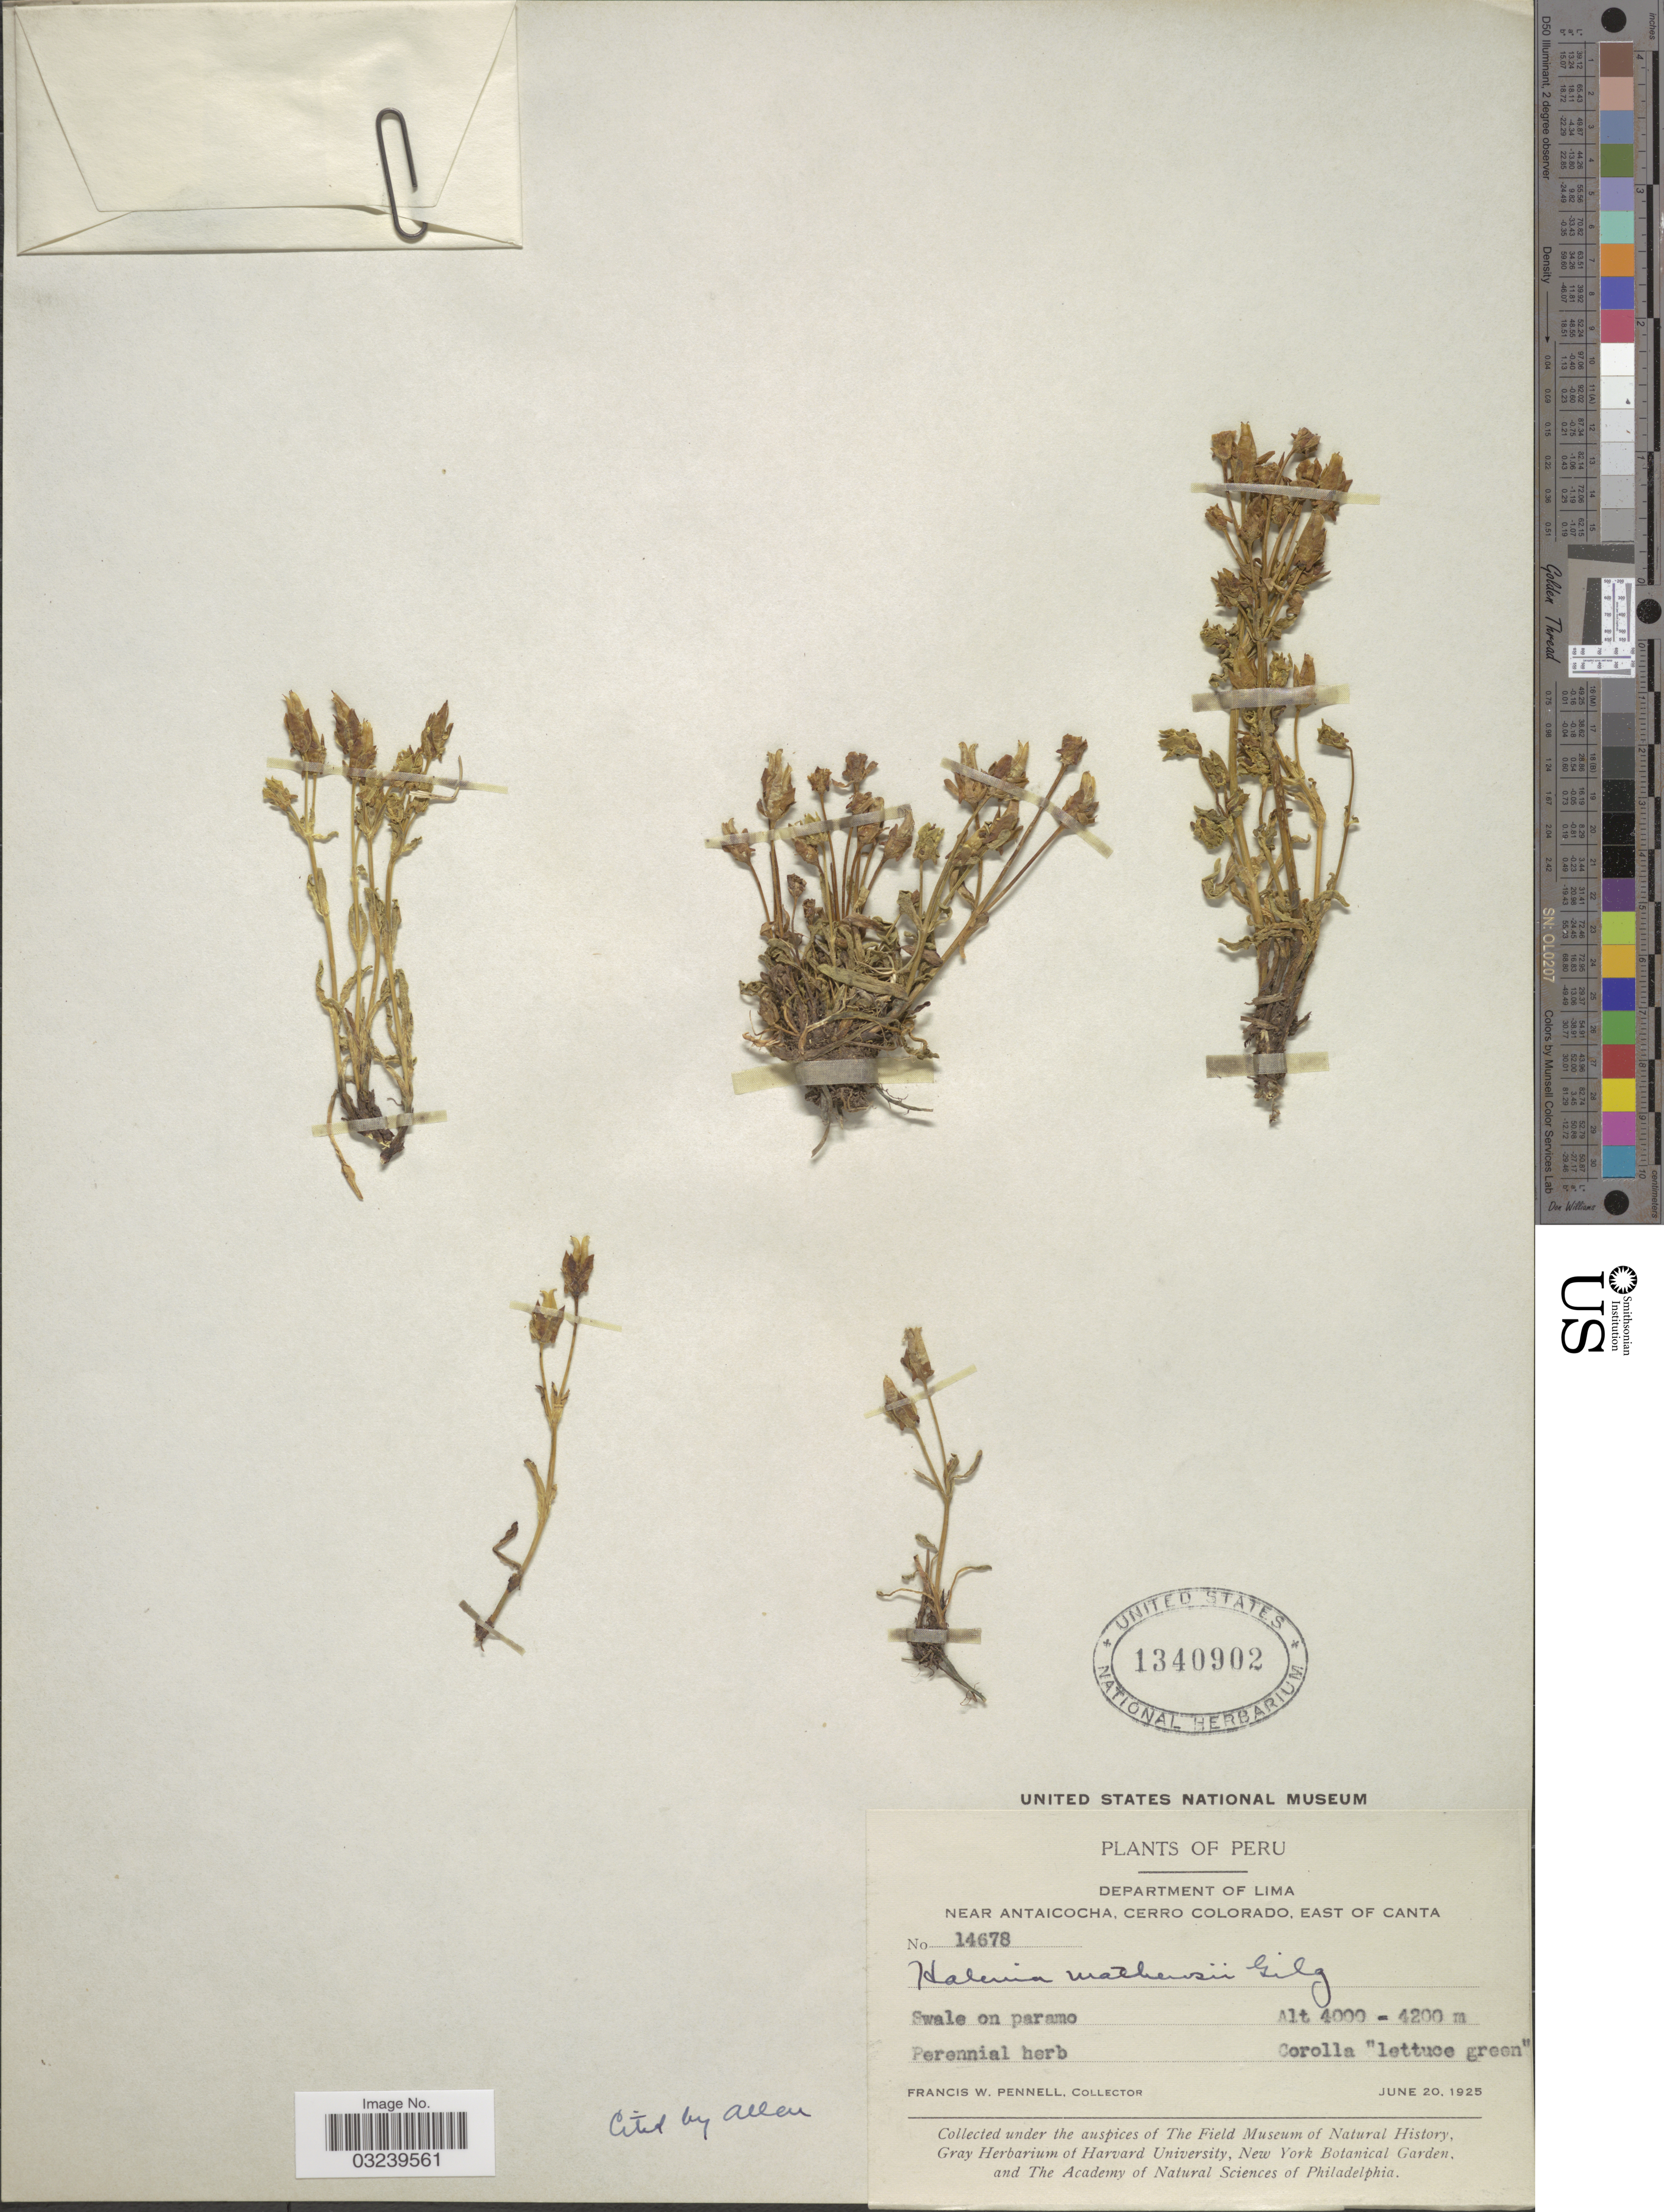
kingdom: Plantae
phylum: Tracheophyta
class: Magnoliopsida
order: Gentianales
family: Gentianaceae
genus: Halenia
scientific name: Halenia mathewsii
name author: Gilg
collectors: F. W. Pennell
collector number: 14678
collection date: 1925-06-20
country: Peru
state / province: Lima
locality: Department of Lima, Near Antaicocha, Cerro Colorado, East of Canta.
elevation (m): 4000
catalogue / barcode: US 1340902